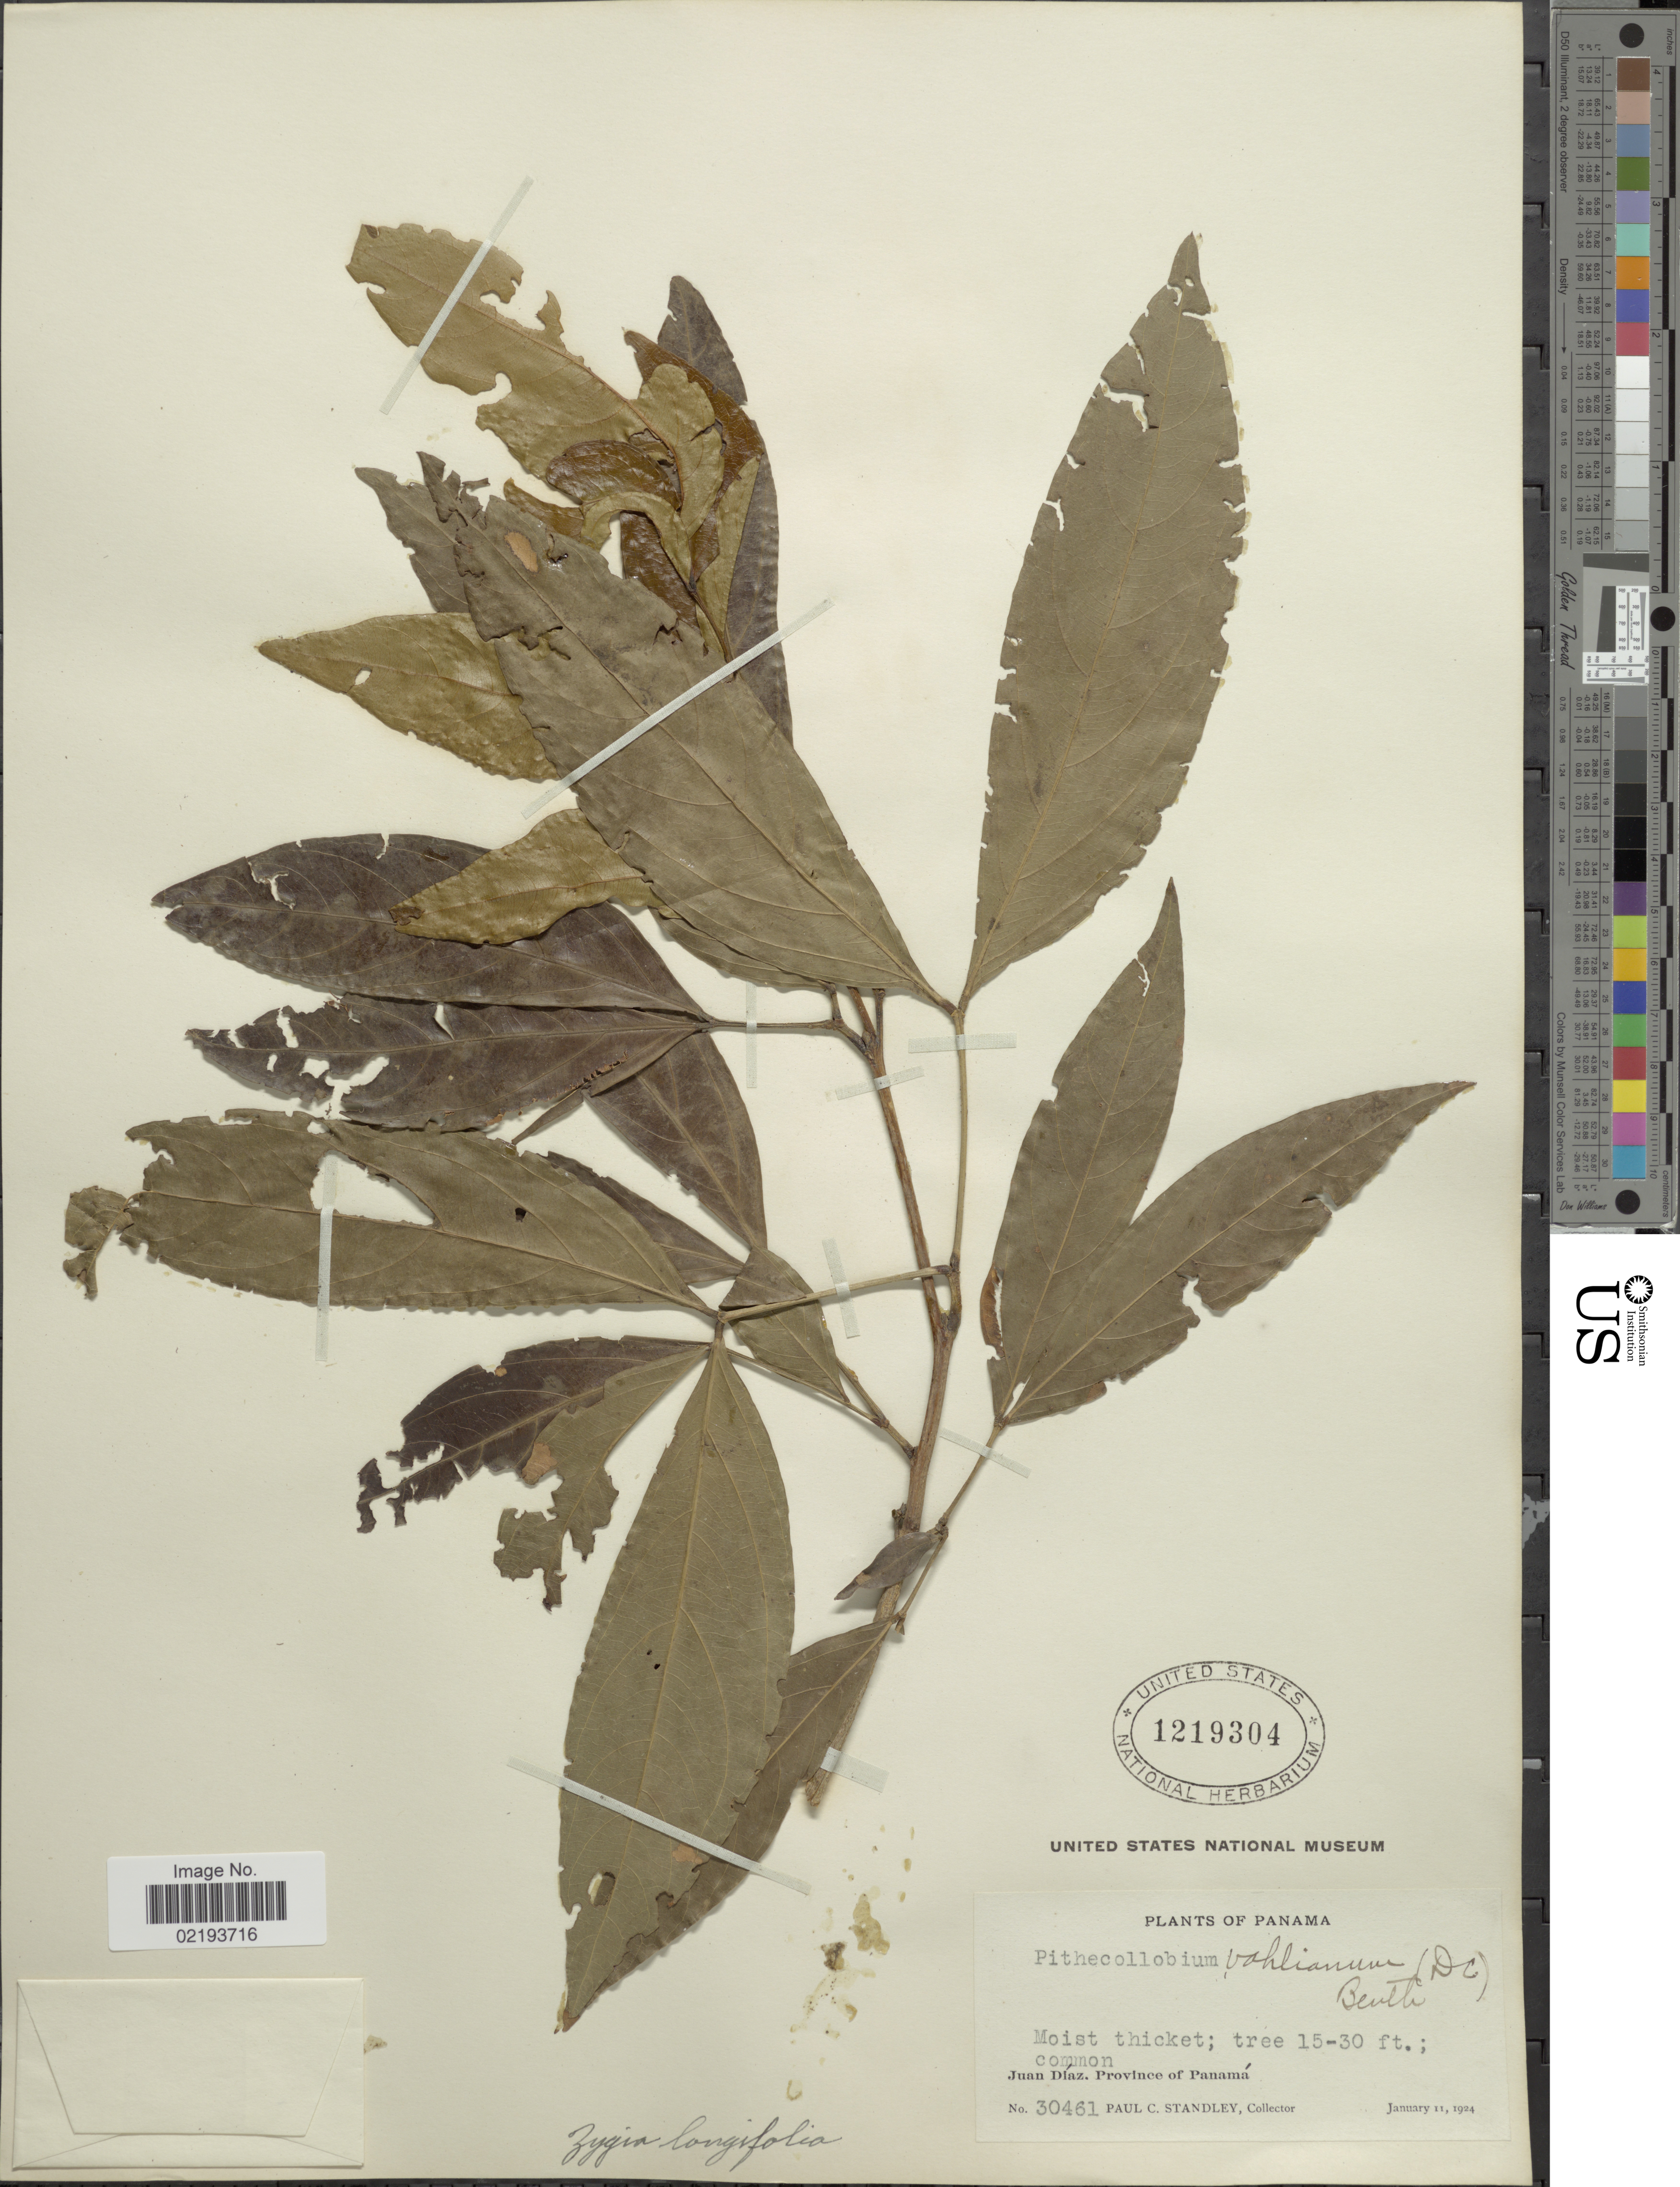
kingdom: Plantae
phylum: Tracheophyta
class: Magnoliopsida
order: Fabales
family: Fabaceae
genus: Zygia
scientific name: Zygia longifolia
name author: (Willd.) Britton & Rose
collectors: P. C. Standley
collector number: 30461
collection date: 1924-01-11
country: Panama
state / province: Panamá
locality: Moist thicket, Juan Díaz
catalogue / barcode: US 1219304